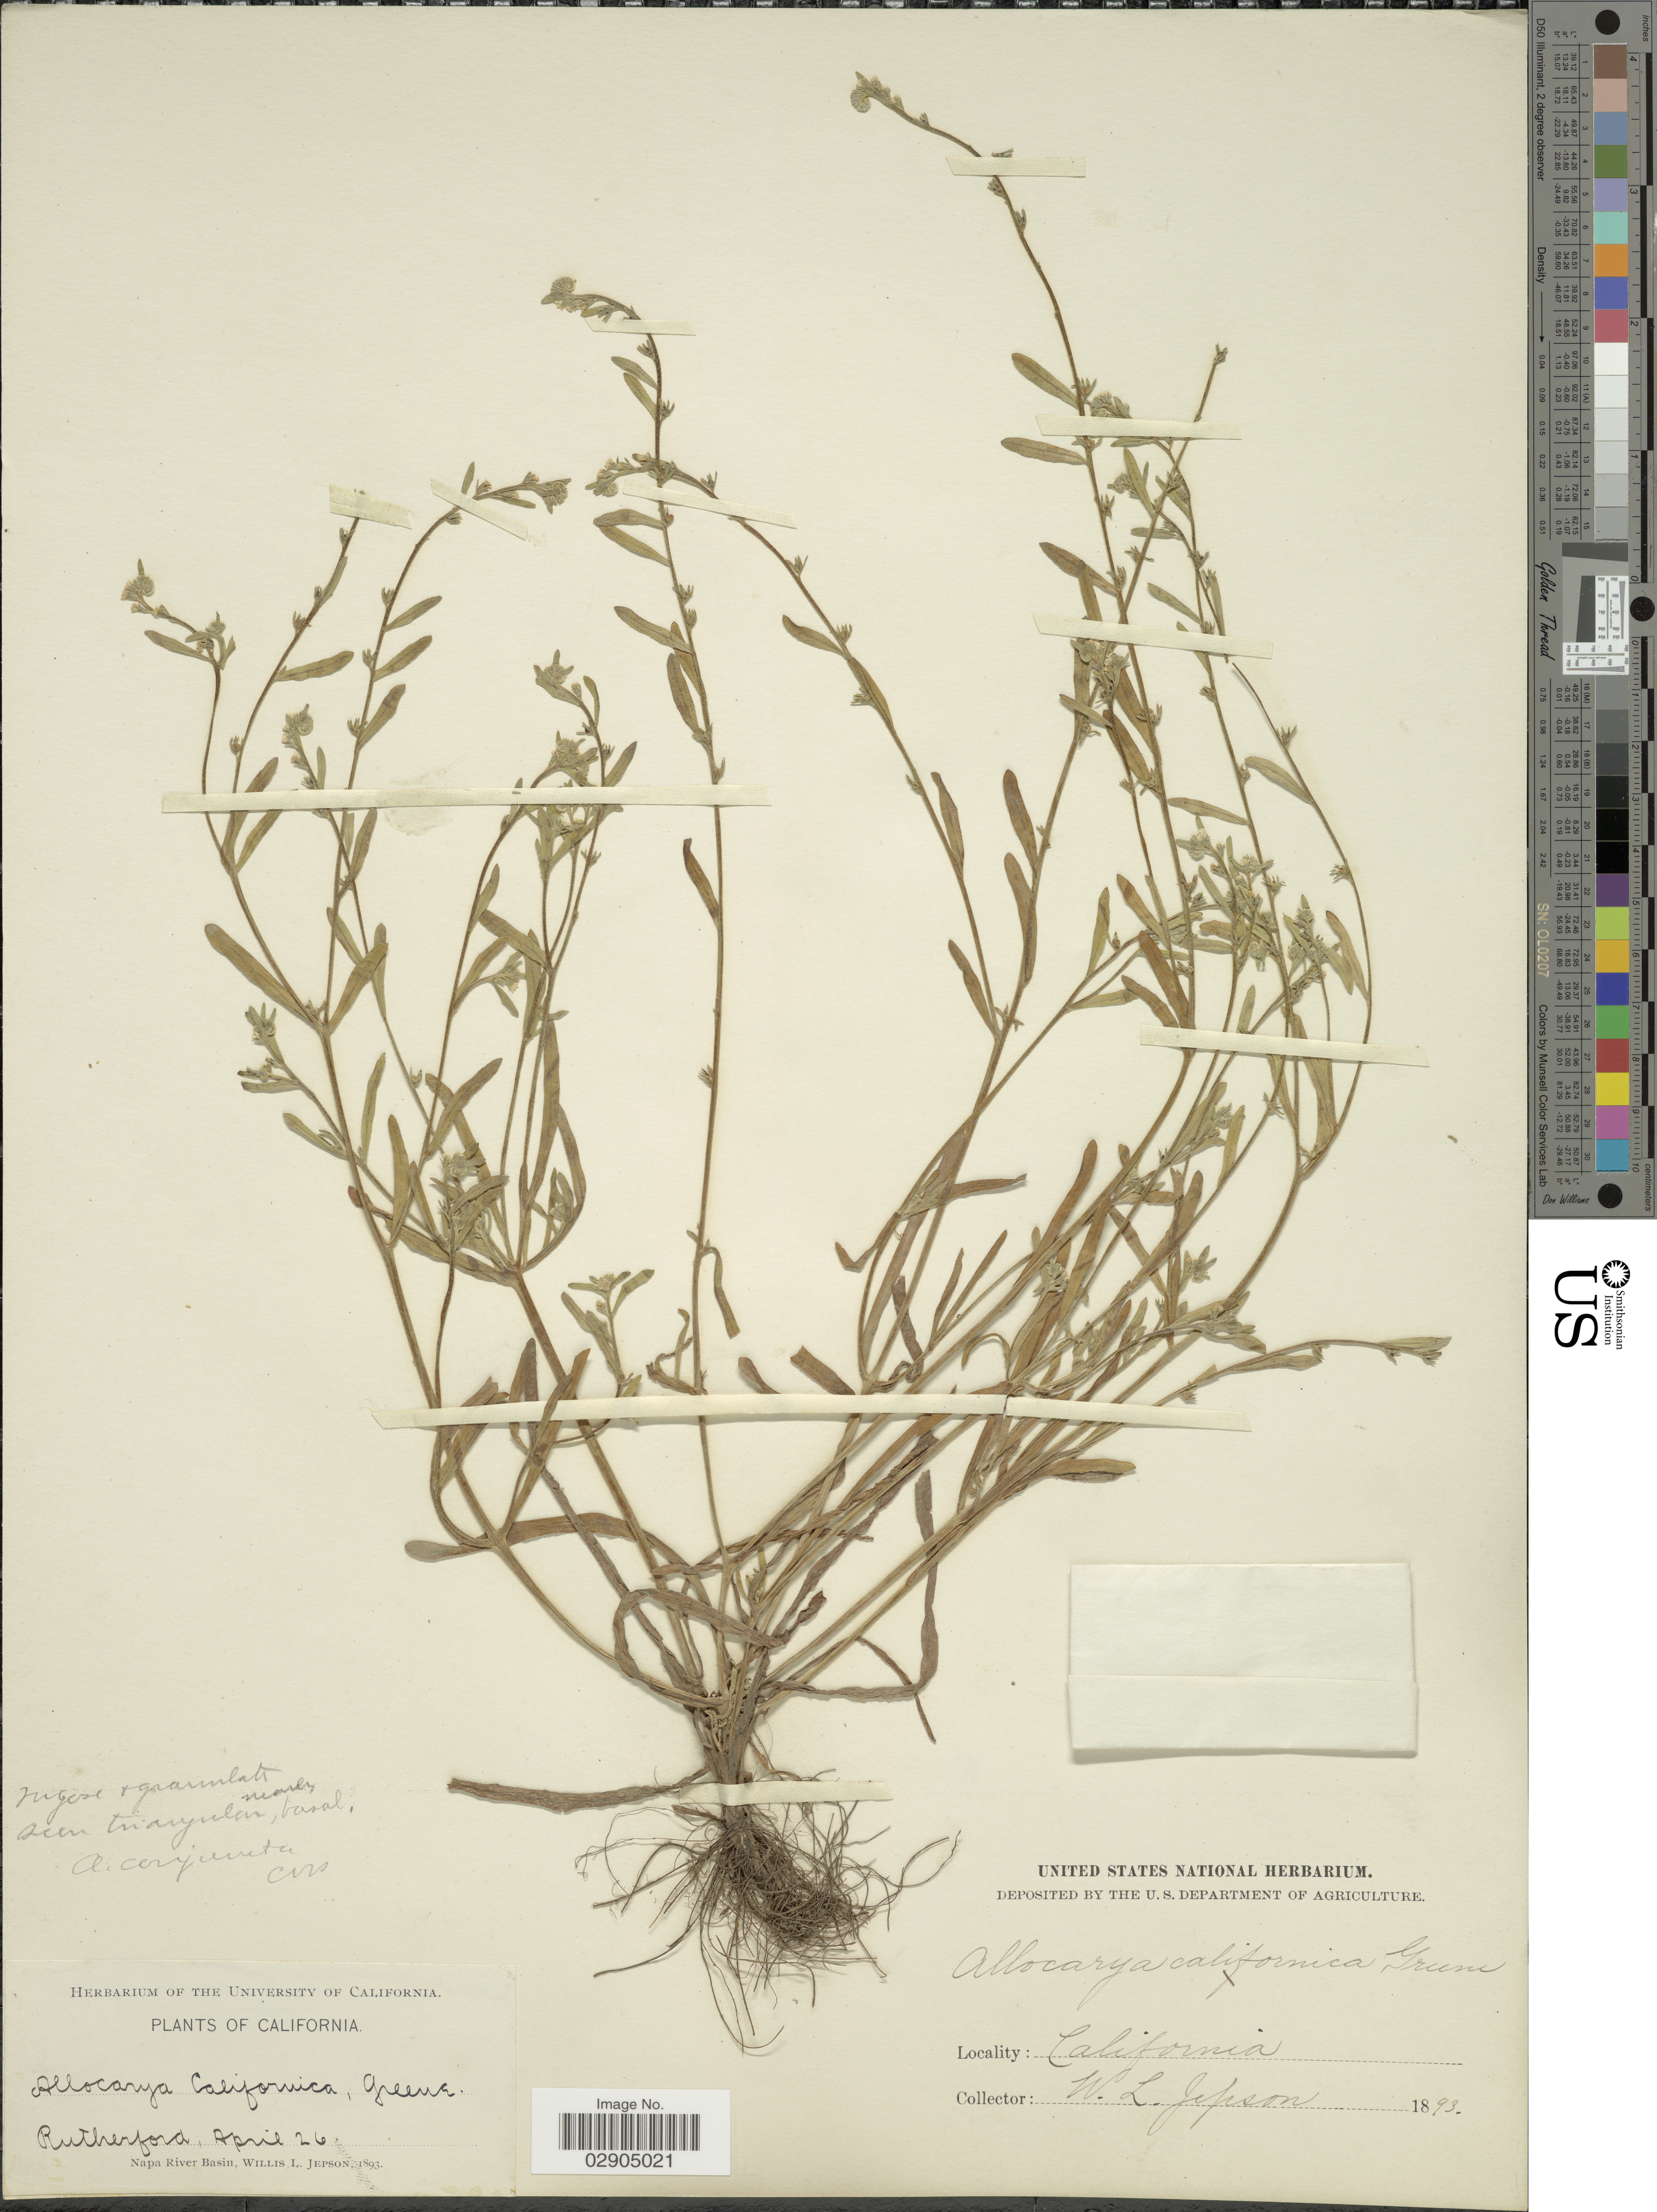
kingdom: Plantae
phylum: Tracheophyta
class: Magnoliopsida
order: Boraginales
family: Boraginaceae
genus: Allocarya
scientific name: Allocarya conjuncta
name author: Piper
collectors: W. L. Jepson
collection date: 1893-04-26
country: United States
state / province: California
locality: Rutherford. Napa River Basin.